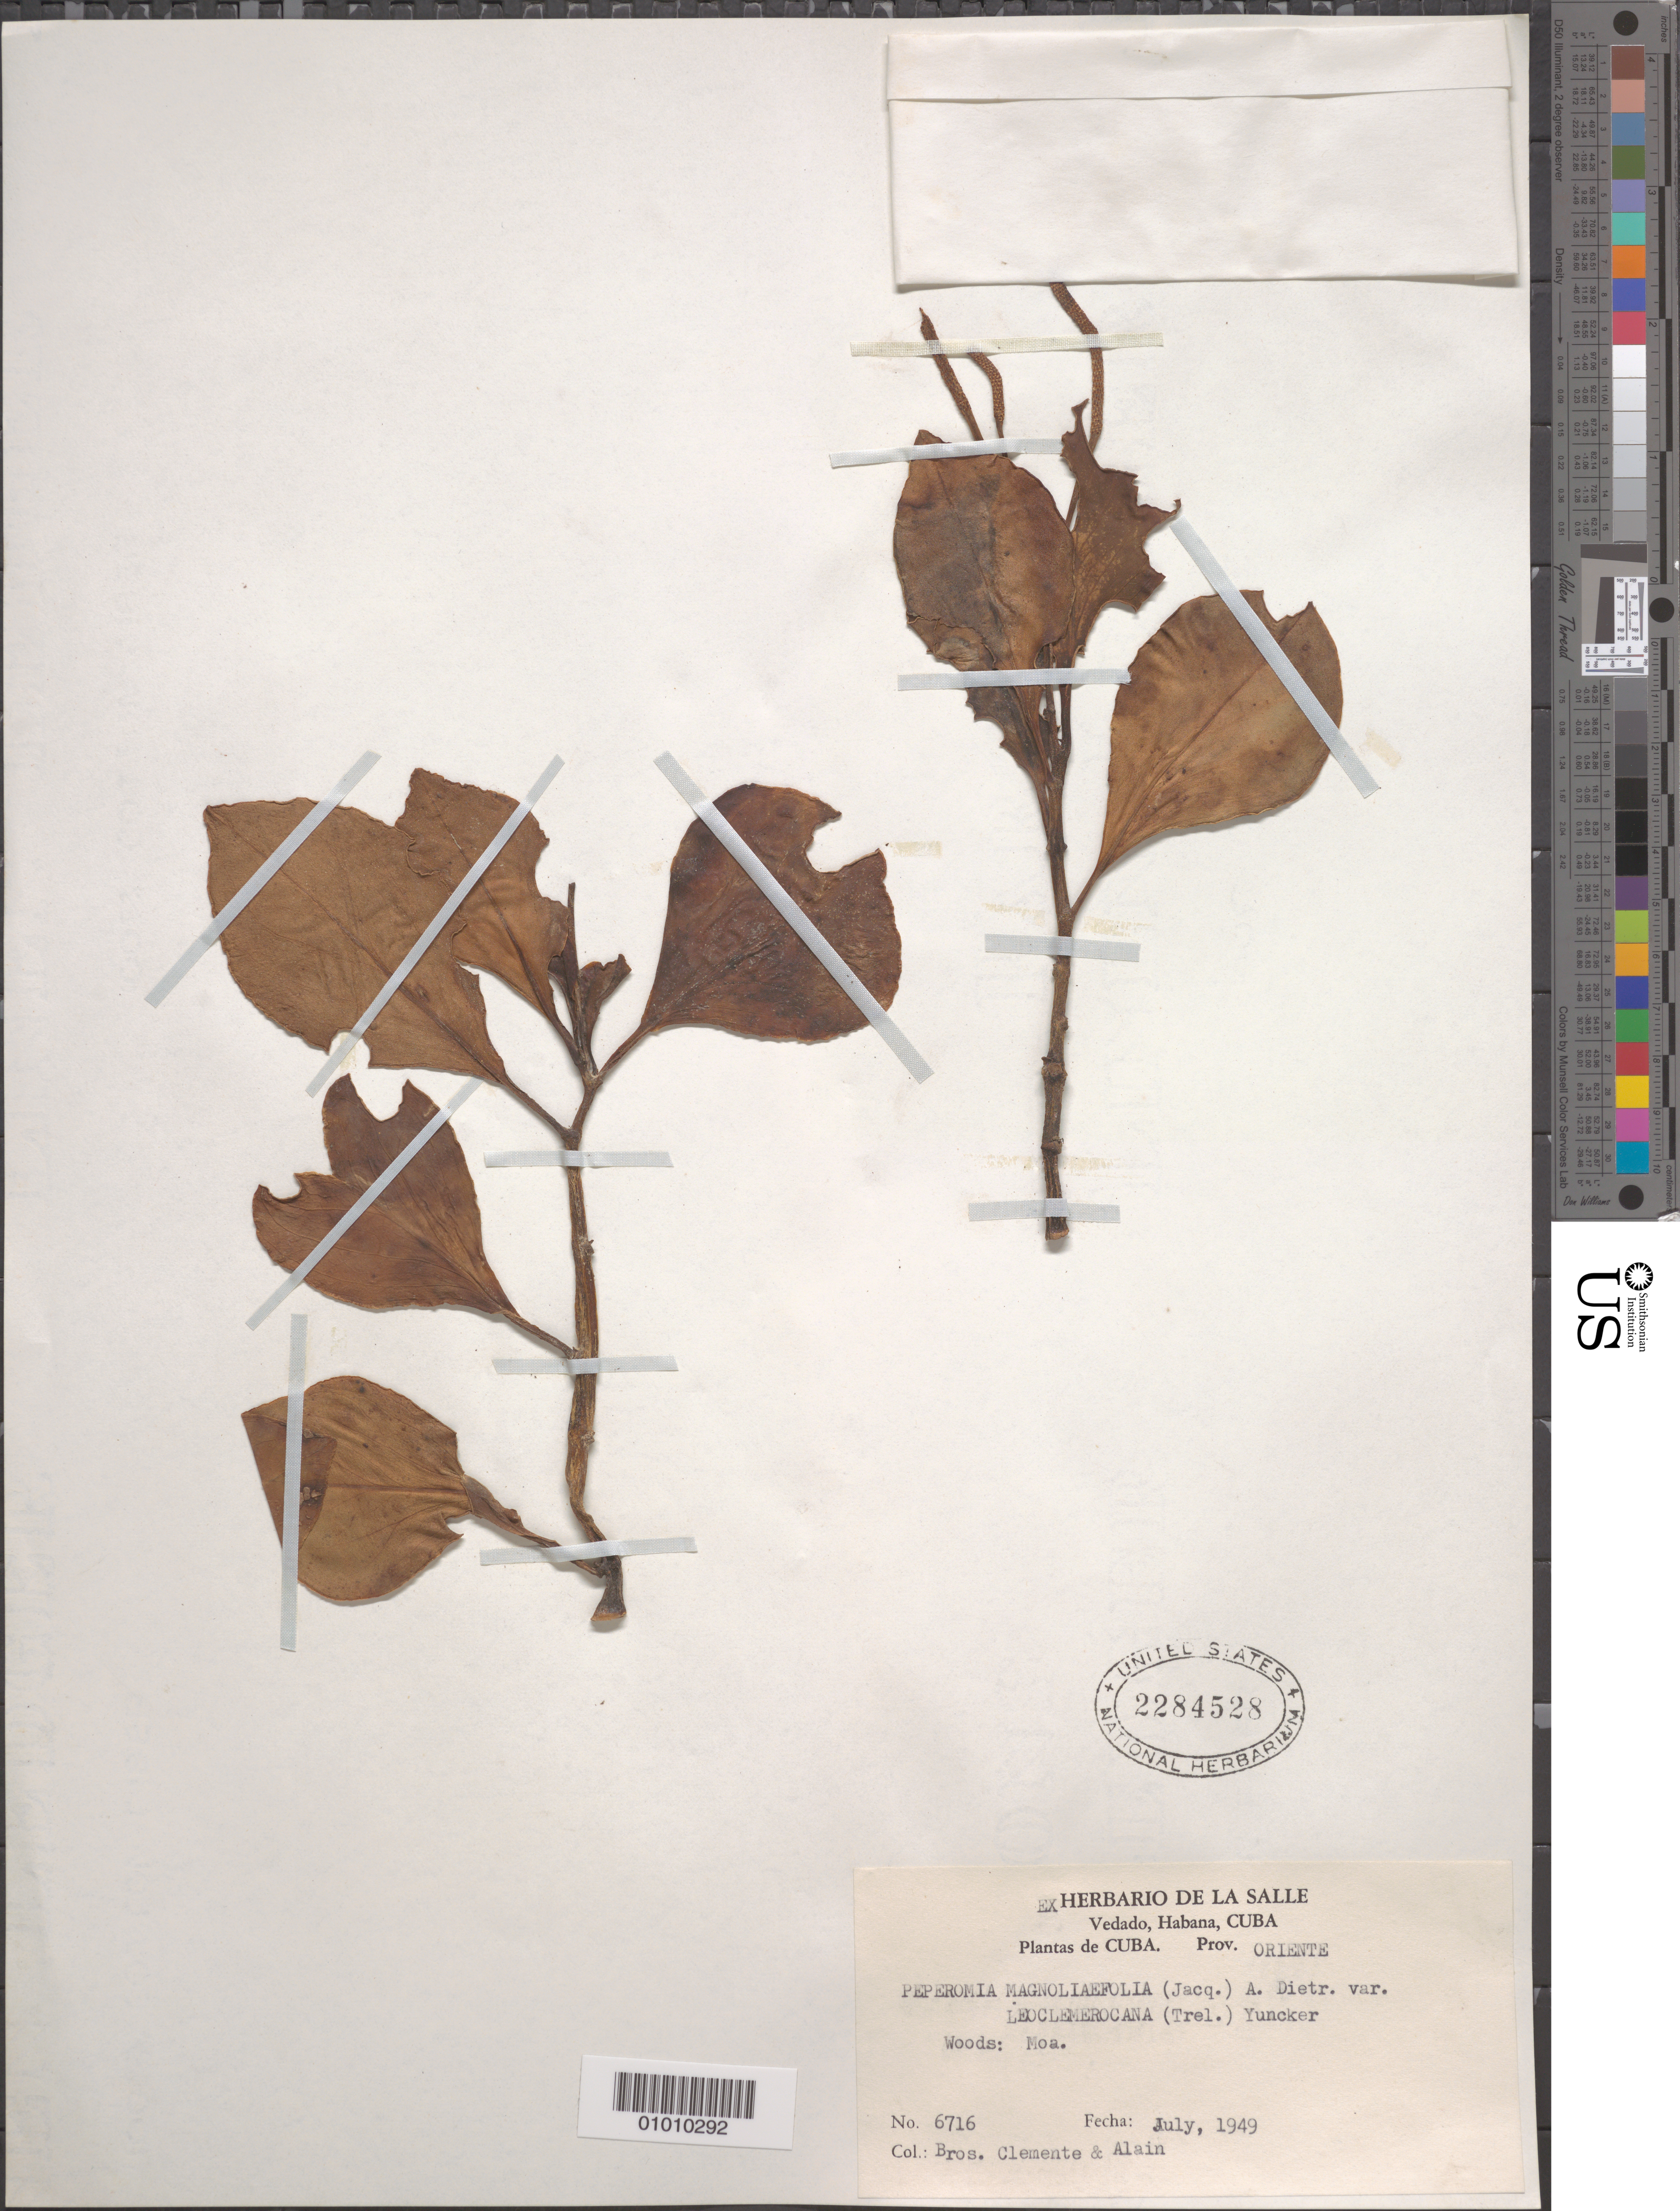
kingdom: Plantae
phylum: Tracheophyta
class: Magnoliopsida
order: Piperales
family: Piperaceae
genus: Peperomia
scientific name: Peperomia magnoliifolia var. magnoliifolia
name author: (Jacq.) A. Dietr.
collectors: Bro. Clemente & A. H. Liogier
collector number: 6716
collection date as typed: Jul 1949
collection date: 1949-07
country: Cuba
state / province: Holguín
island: Cuba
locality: Woods: Moa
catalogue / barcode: US 2284528